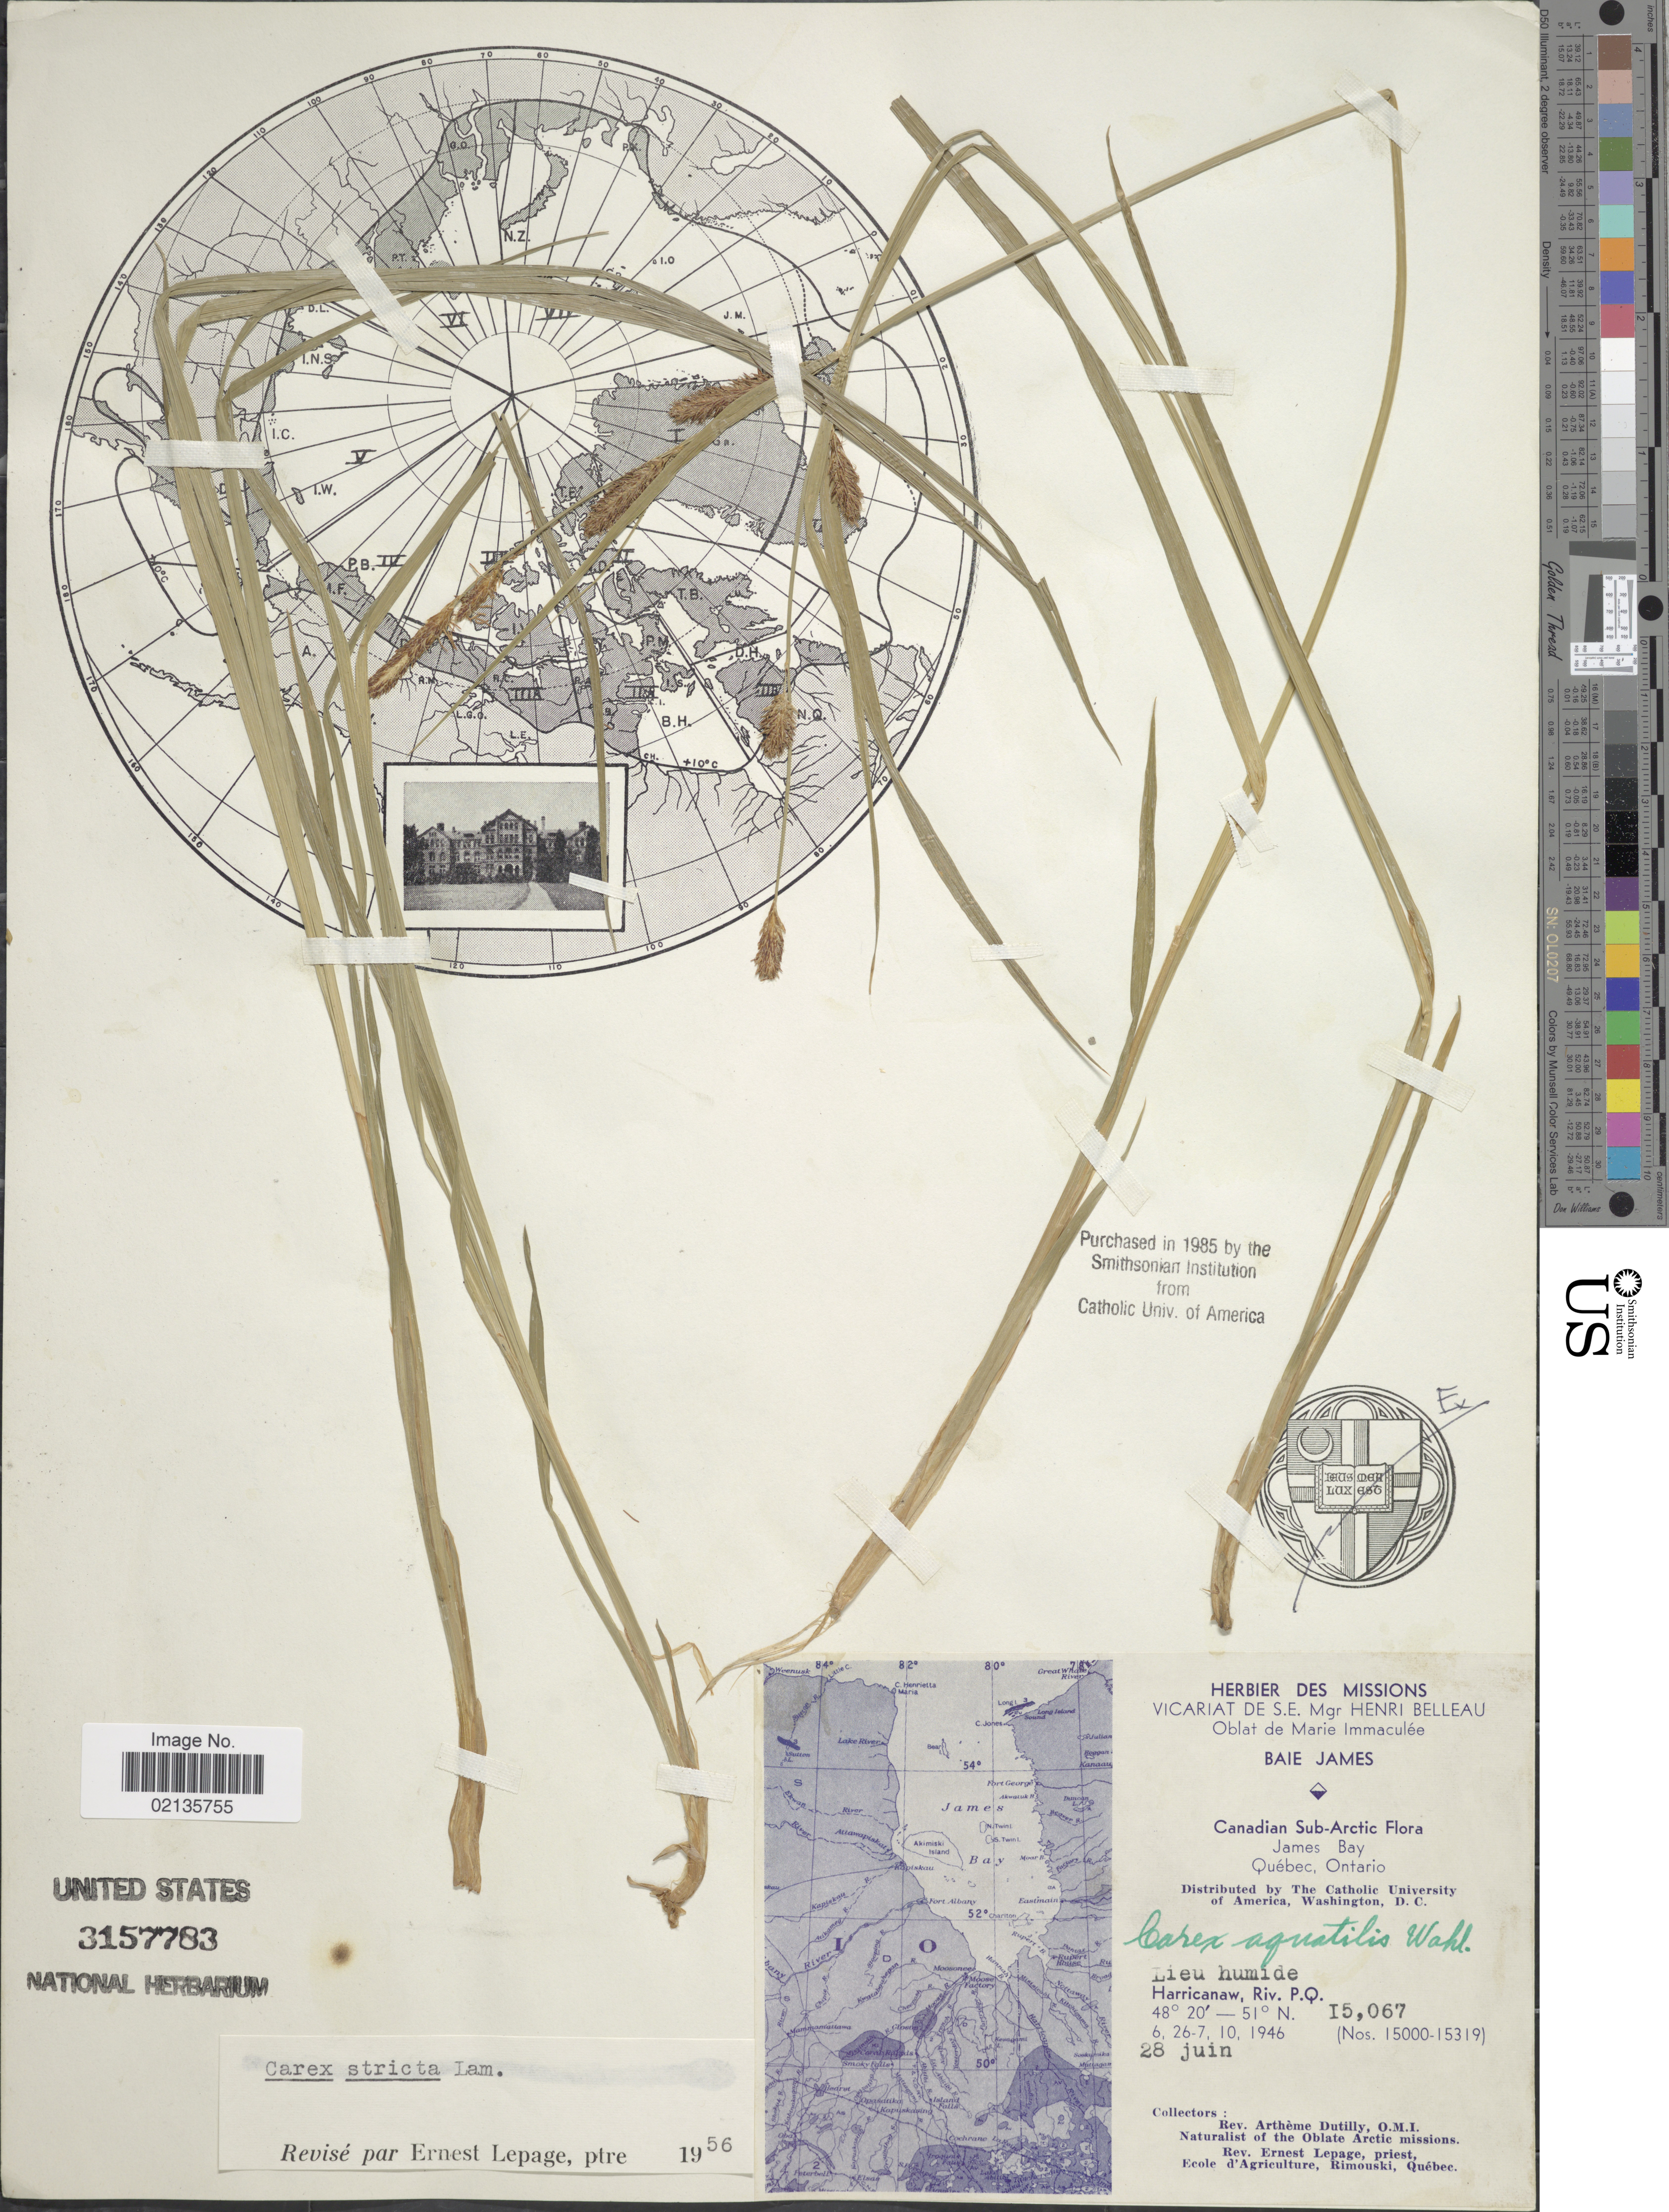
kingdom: Plantae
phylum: Tracheophyta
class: Liliopsida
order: Poales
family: Cyperaceae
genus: Carex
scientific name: Carex stricta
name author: Lam.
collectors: A. Dutilly & E. Lepage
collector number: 15067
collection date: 1946-06-28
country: Canada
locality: Canadian Sub-Arctic, James Bay, Quebec, Ontario, Lieu humide, Harricanaw, Riv. P.Q.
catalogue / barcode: US 3157783